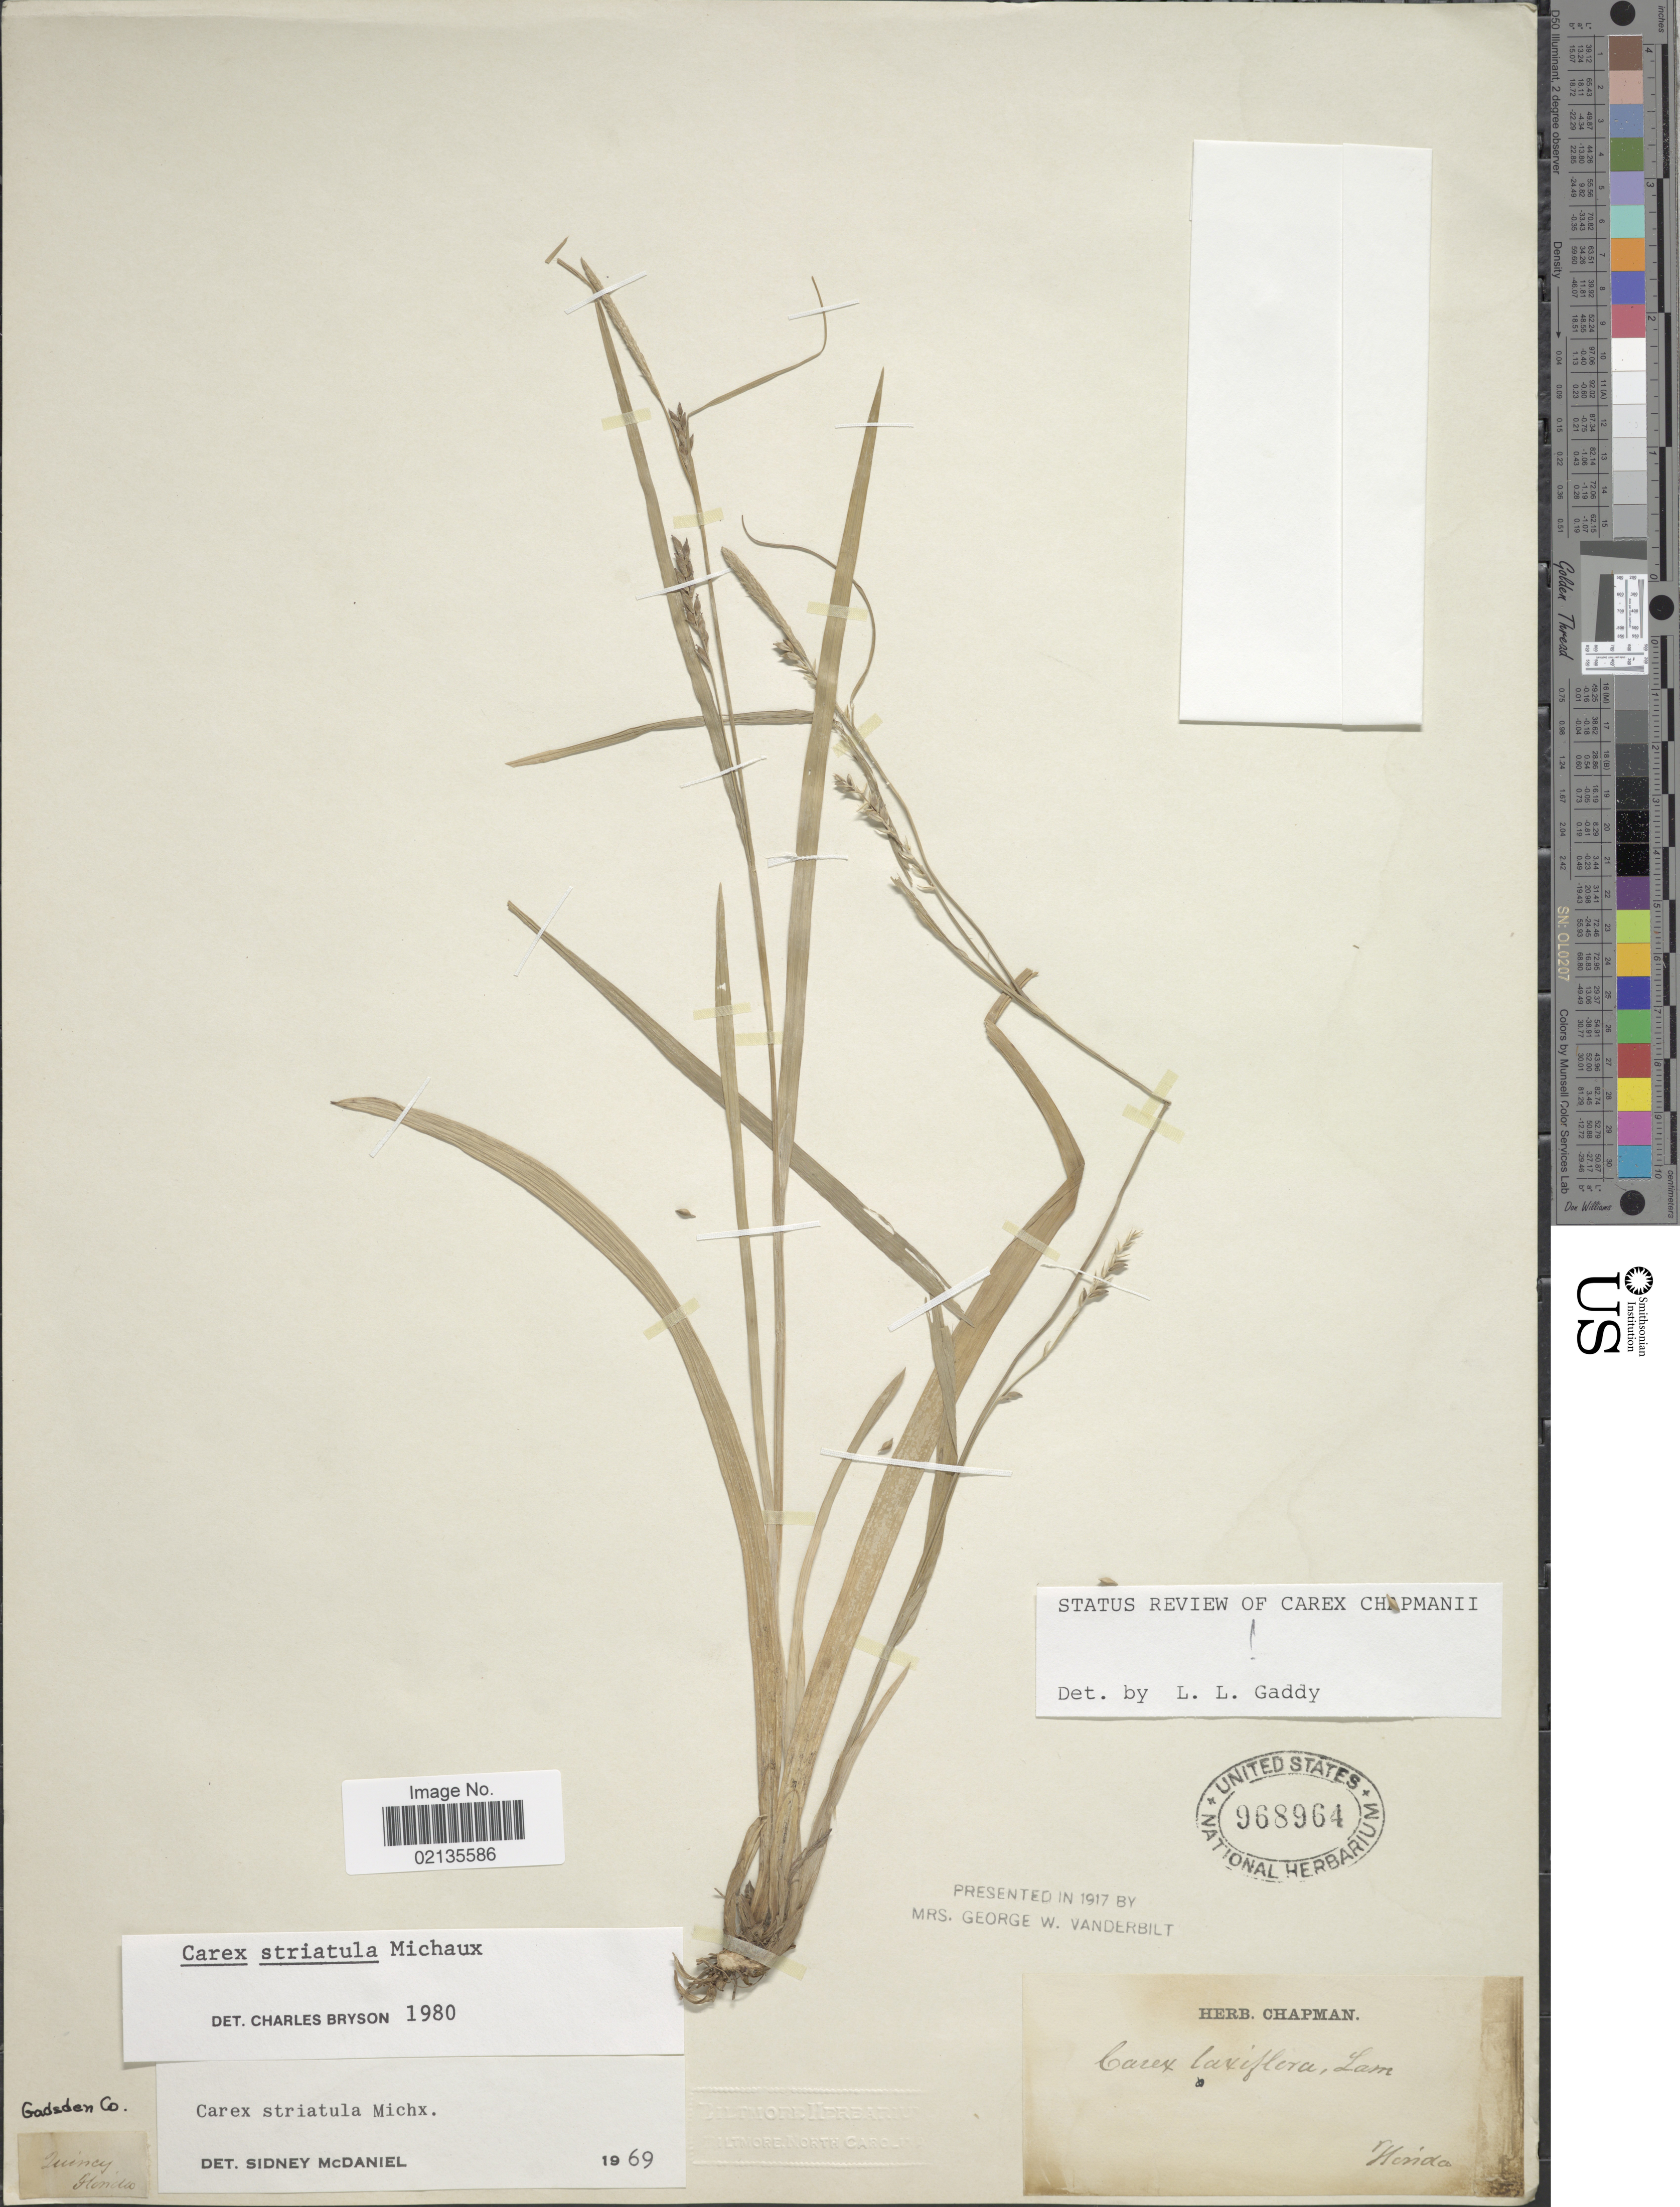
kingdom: Plantae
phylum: Tracheophyta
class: Liliopsida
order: Poales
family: Cyperaceae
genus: Carex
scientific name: Carex striatula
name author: Michx.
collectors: ex herb. Chapman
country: United States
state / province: Florida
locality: Gadsden Co. [unsure placement]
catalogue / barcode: US 968964